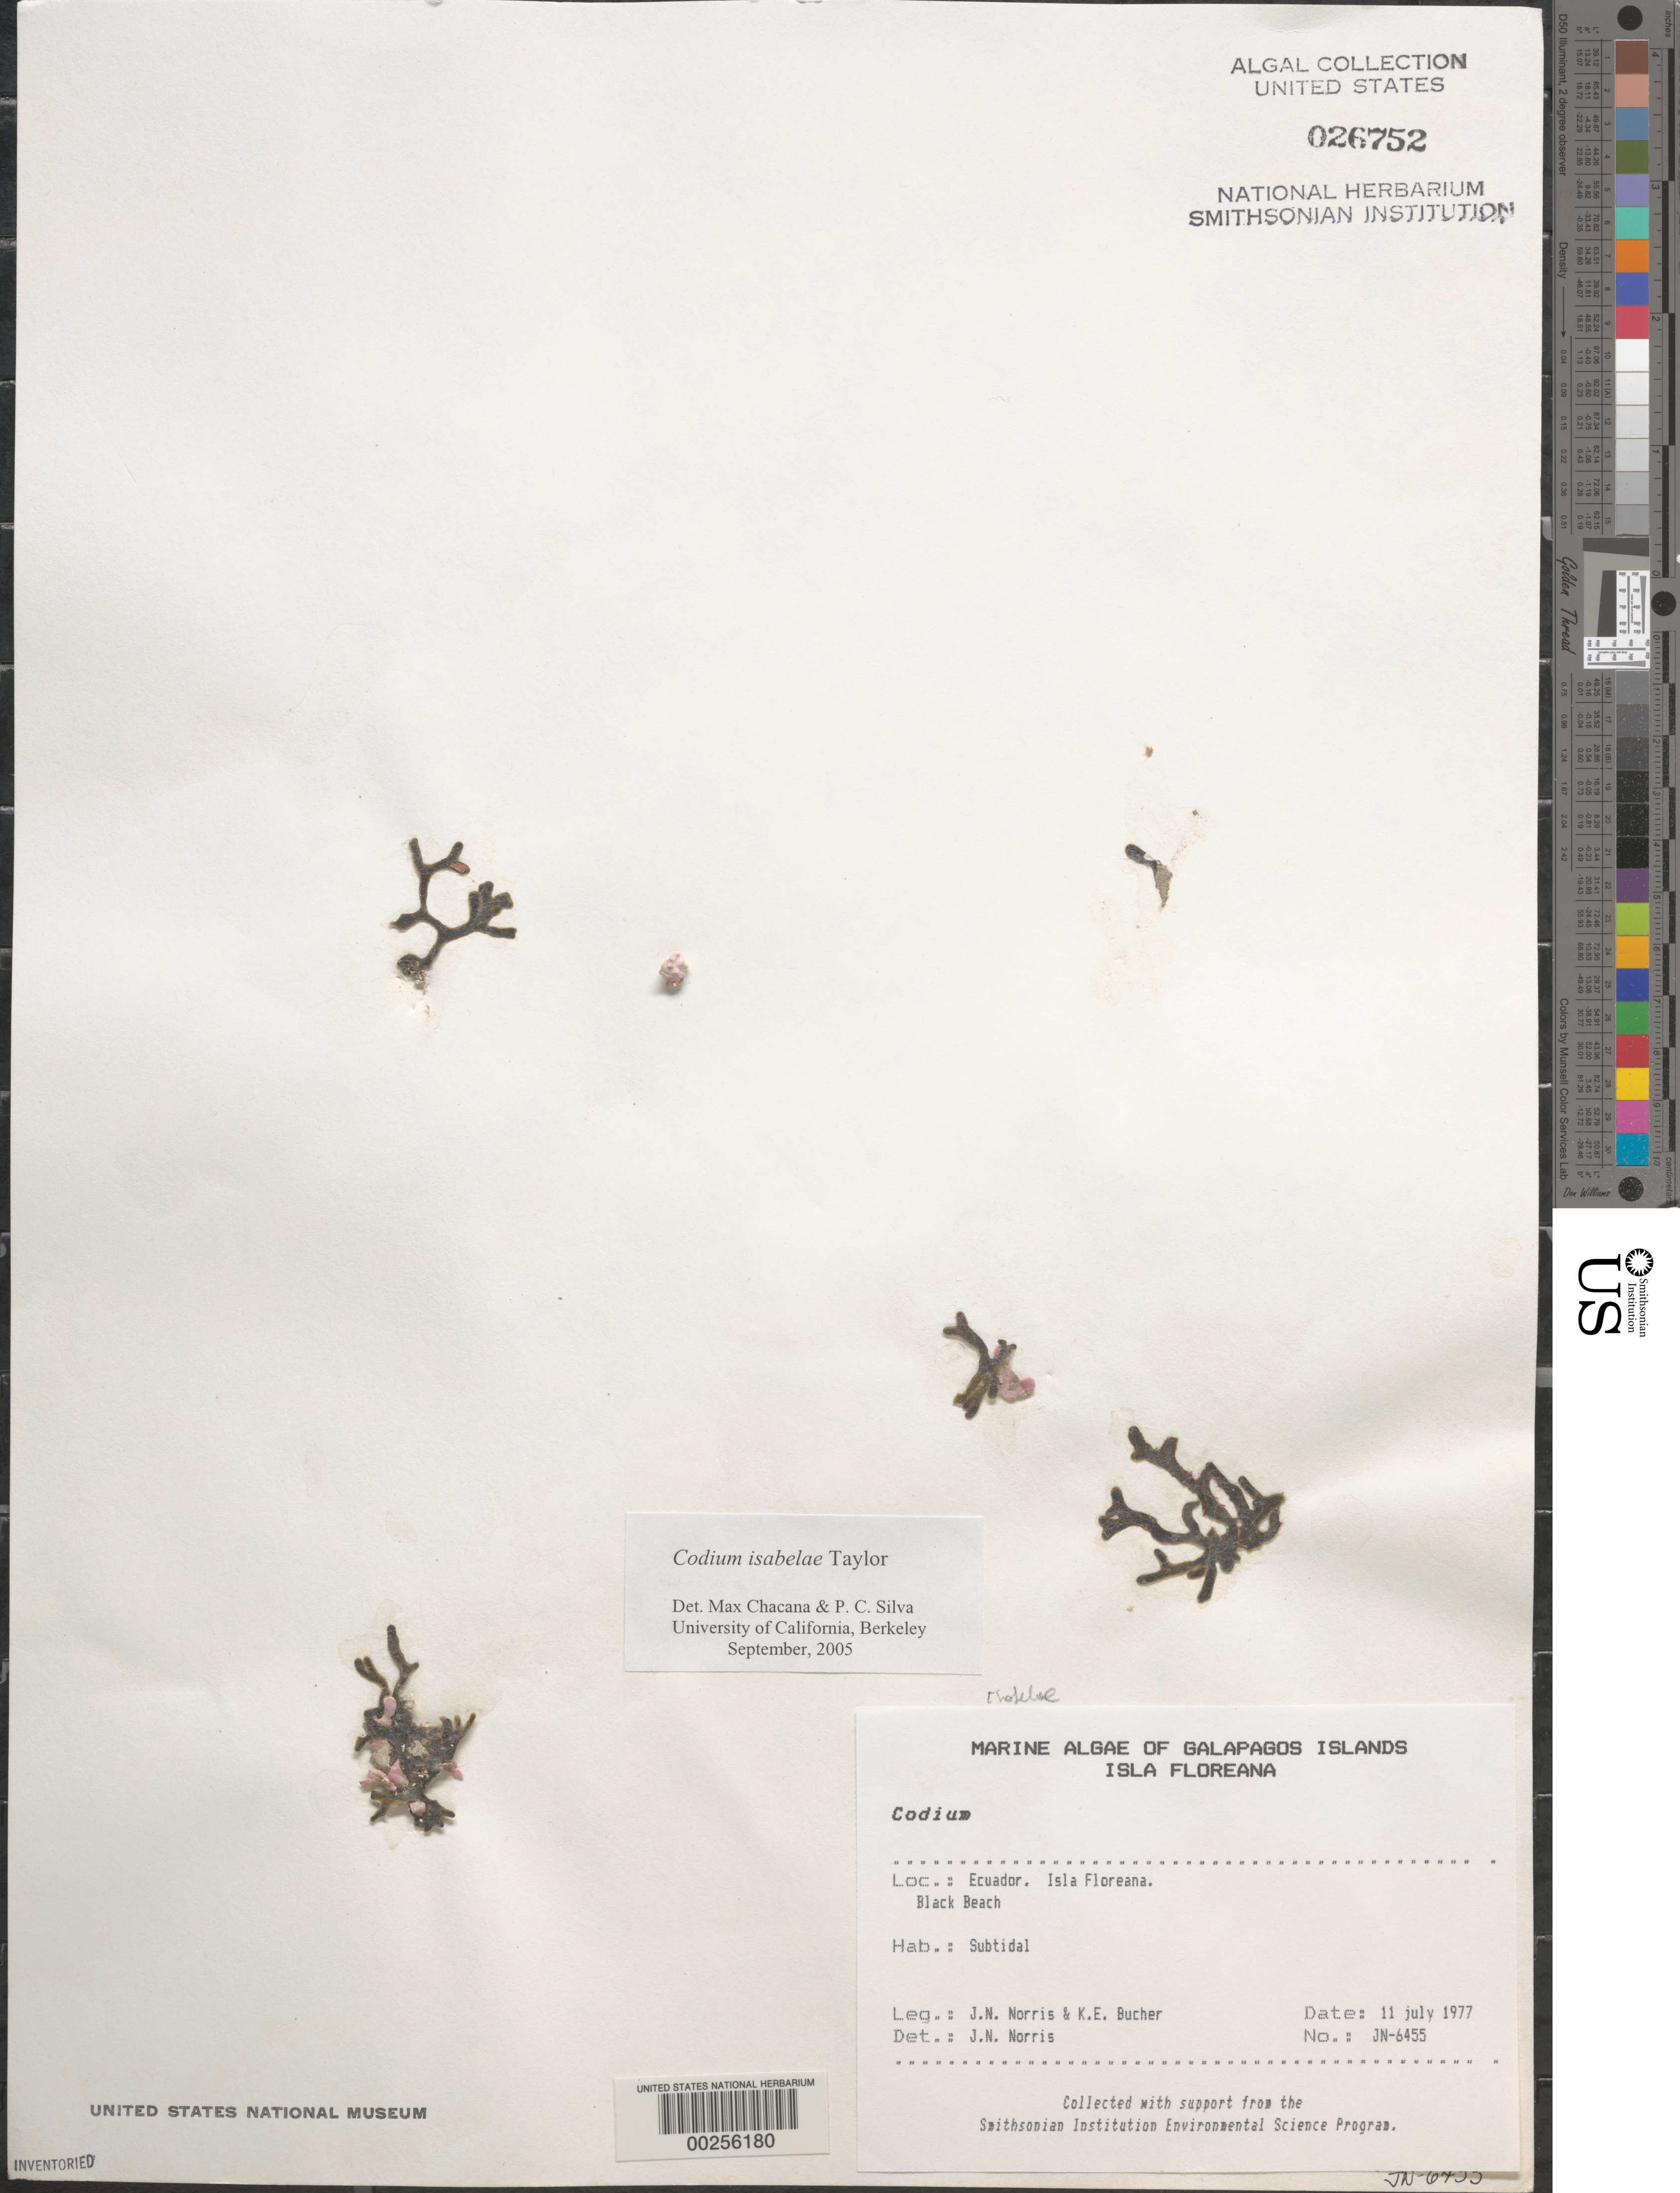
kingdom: Plantae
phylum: Chlorophyta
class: Ulvophyceae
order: Bryopsidales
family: Codiaceae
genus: Codium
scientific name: Codium isabelae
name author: W.R. Taylor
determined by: Chacana, M. E.; Silva, P. C.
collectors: J. N. Norris & K. E. Bucher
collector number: JN-6455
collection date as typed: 11 Jul 1977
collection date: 1977-07-11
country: Ecuador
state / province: Colón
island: Floreana [Charles, Santa Maria]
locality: Black Beach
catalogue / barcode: US 26752